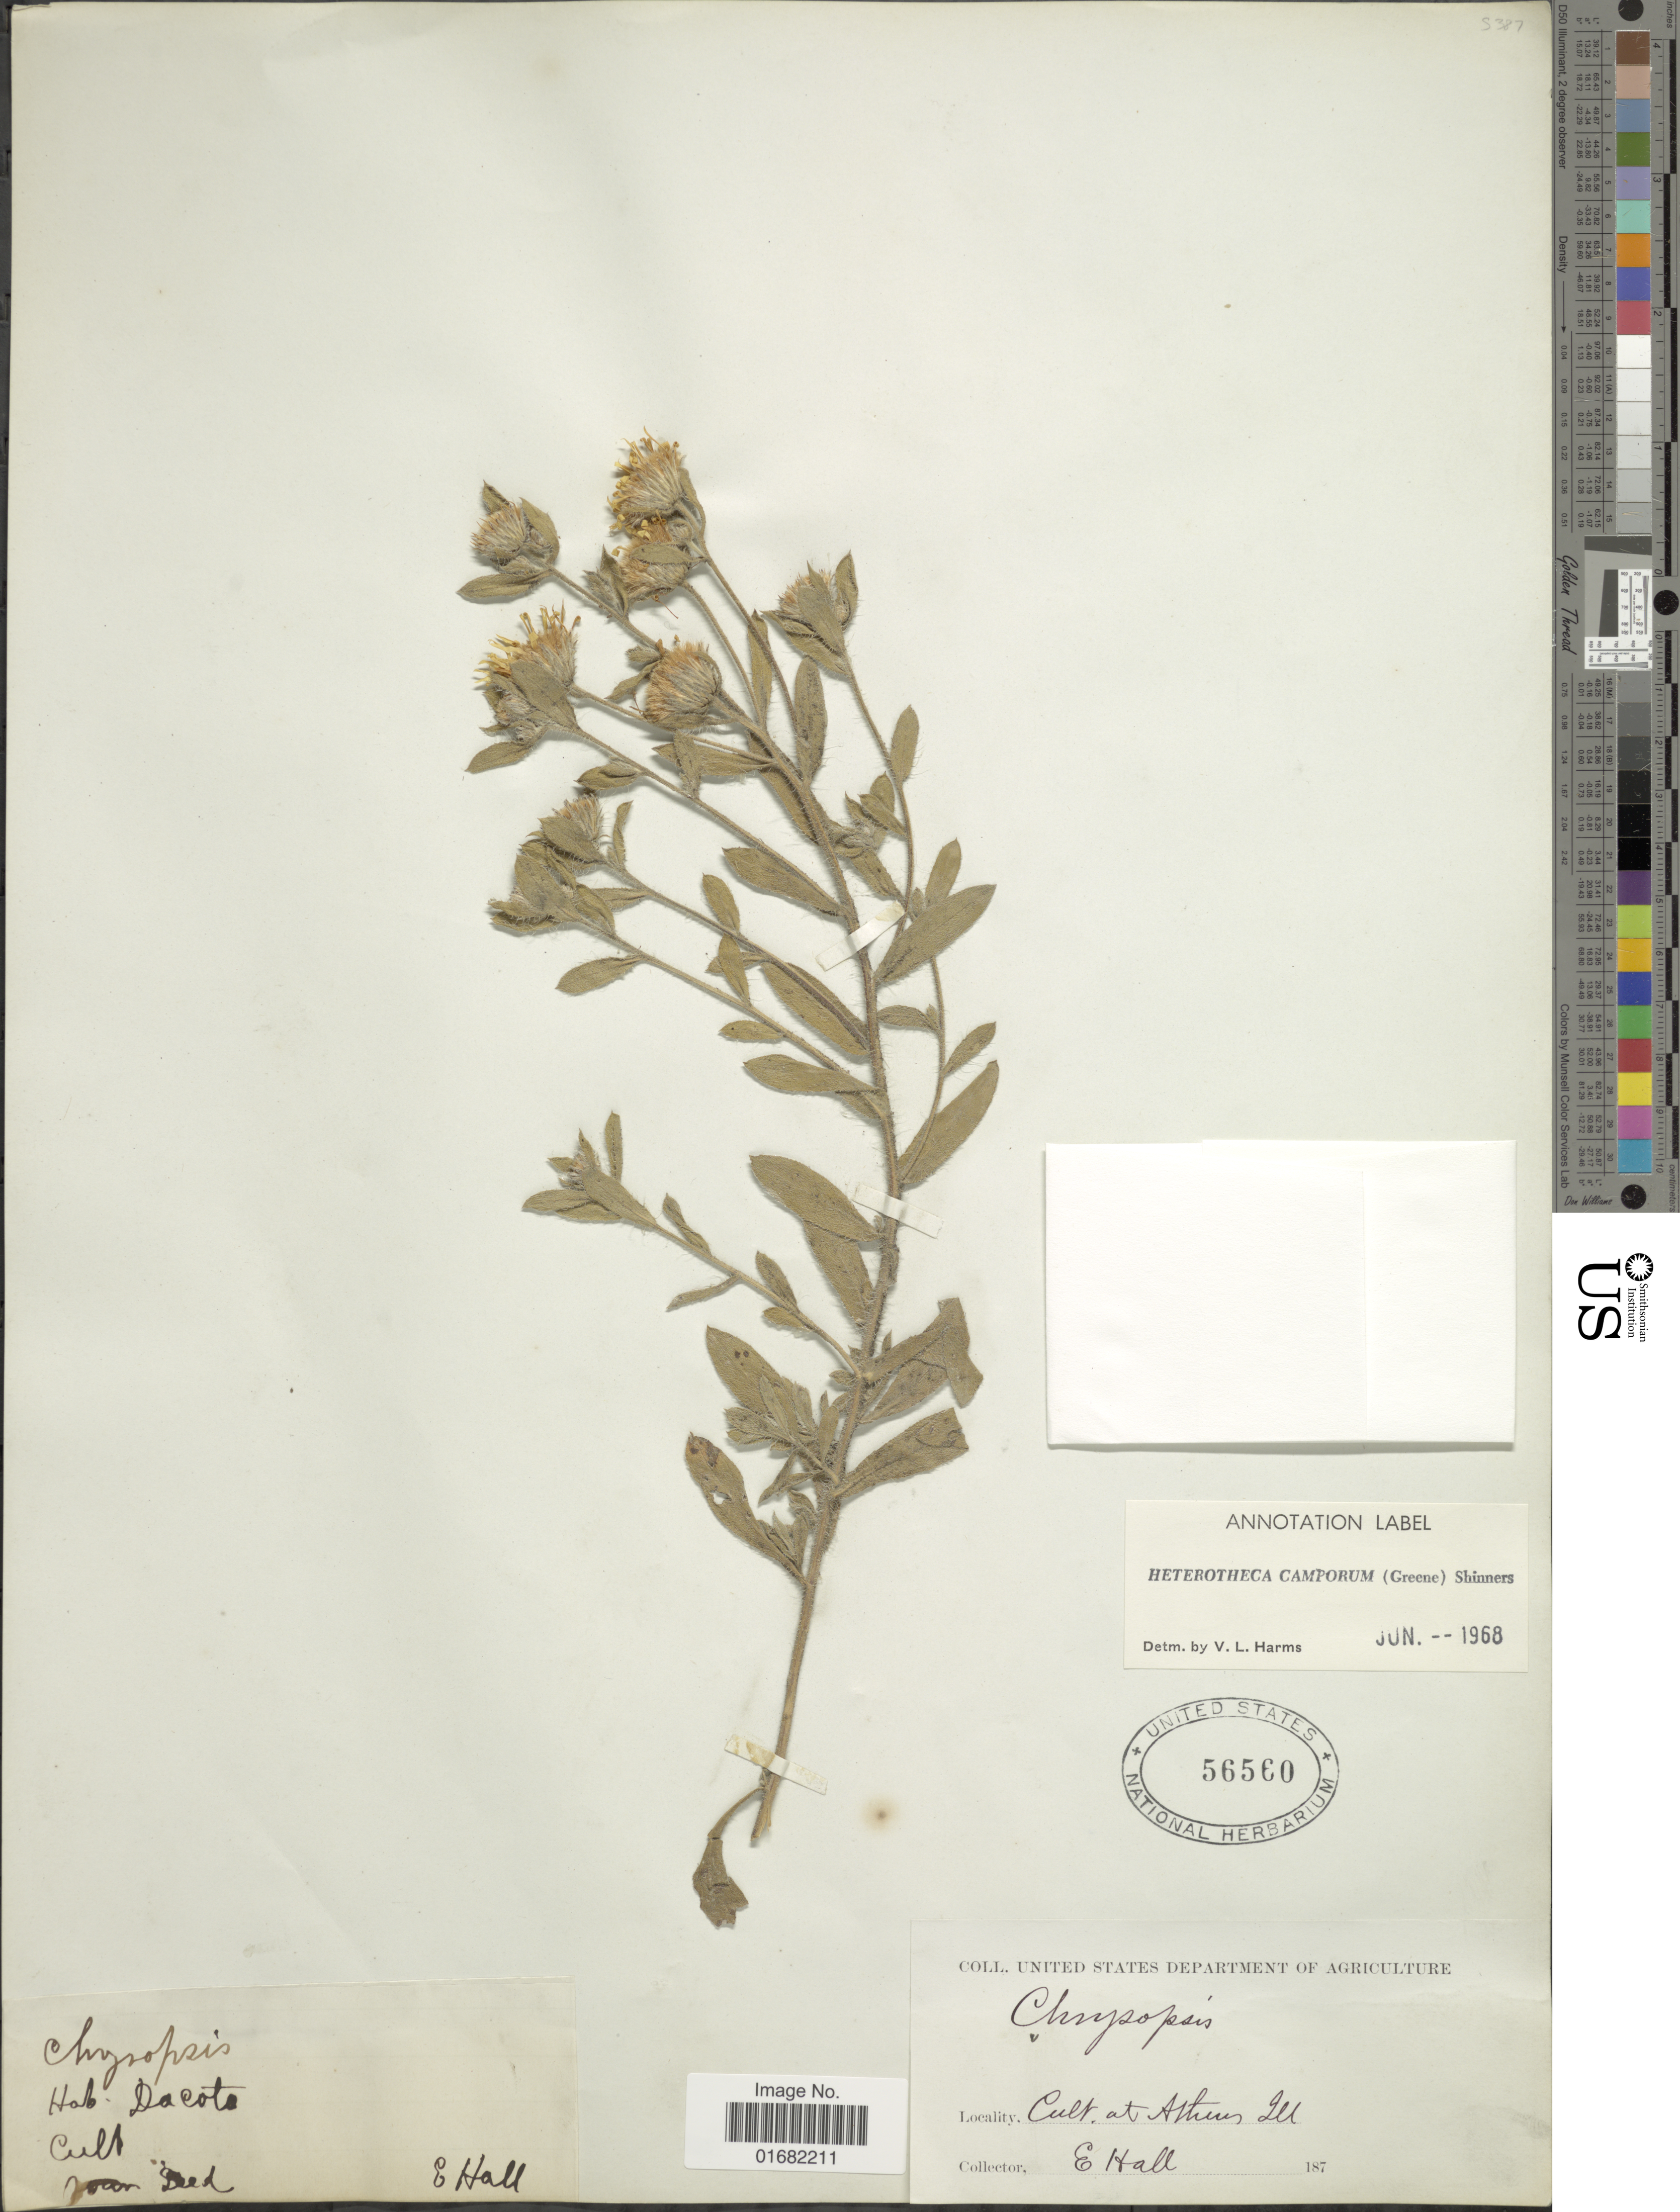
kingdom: Plantae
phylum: Tracheophyta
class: Magnoliopsida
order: Asterales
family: Asteraceae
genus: Heterotheca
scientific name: Heterotheca camporum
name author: (Greene) Shinners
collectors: E. Hall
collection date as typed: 187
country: United States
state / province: Illinois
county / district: Menard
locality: Athens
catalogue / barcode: US 56560